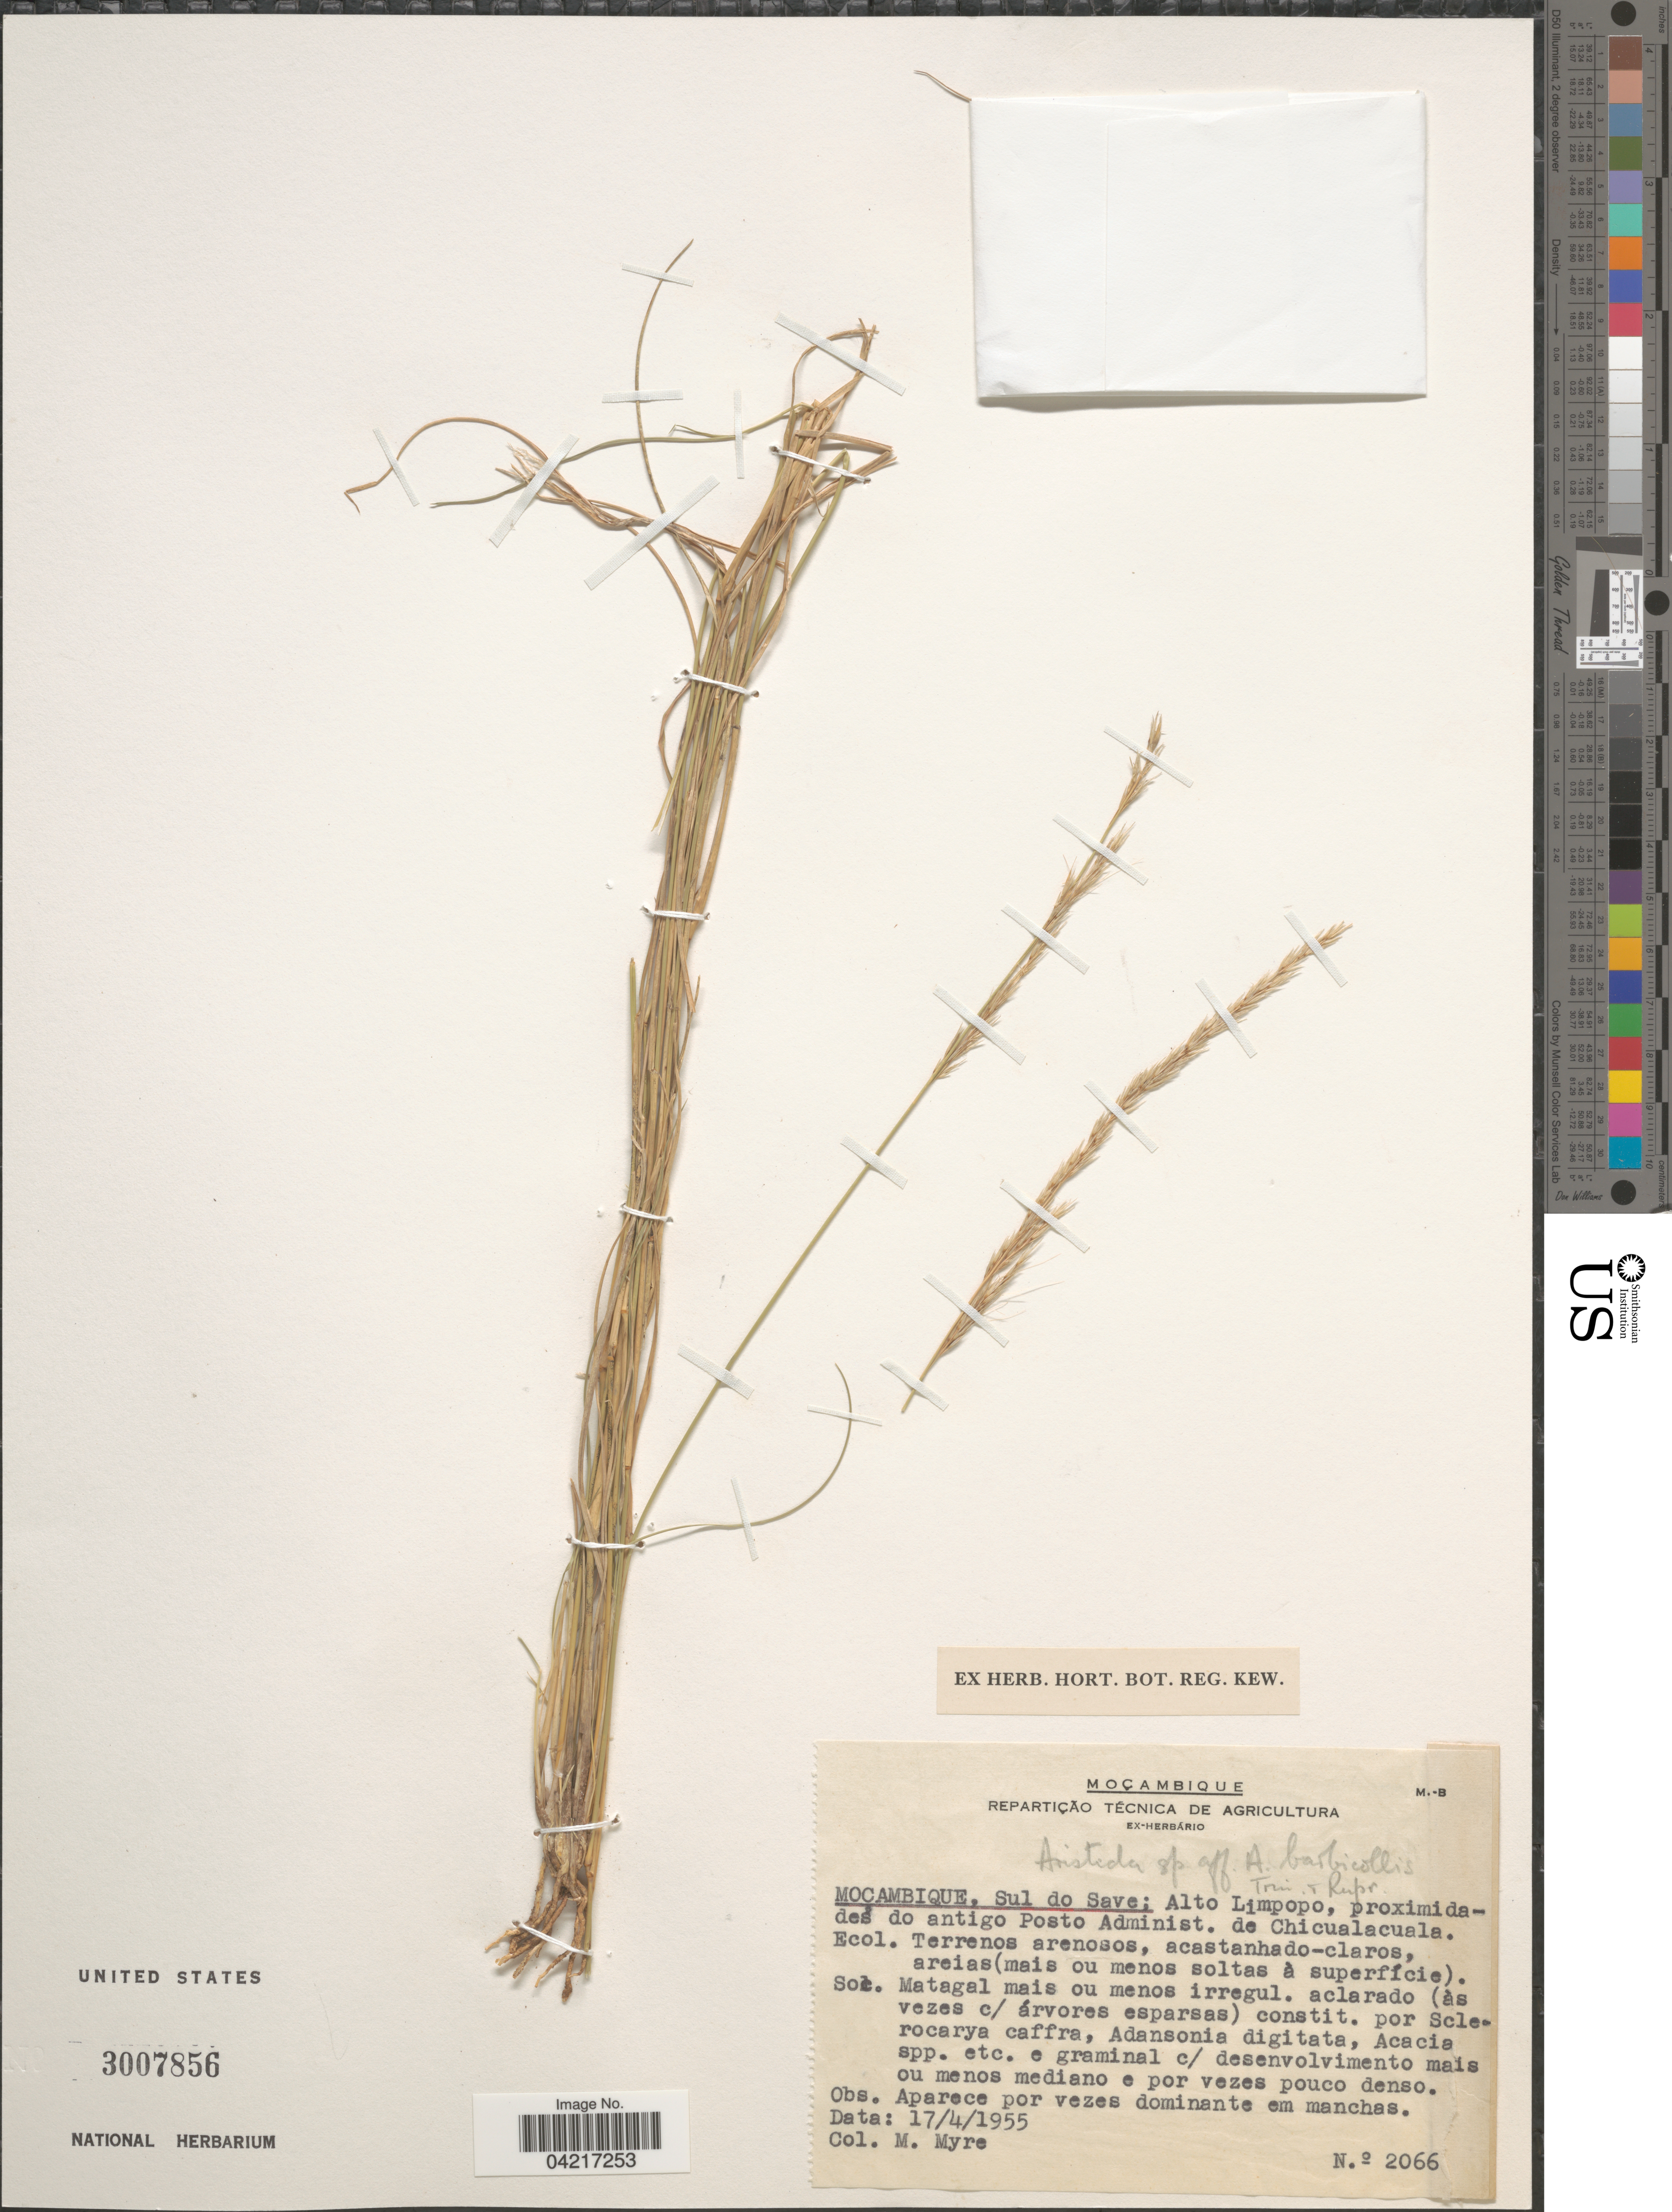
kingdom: Plantae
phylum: Tracheophyta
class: Liliopsida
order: Poales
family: Poaceae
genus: Aristida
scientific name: Aristida barbicollis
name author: Trin. & Rupr.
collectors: Myre, M.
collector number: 2066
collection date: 1955-04-17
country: Mozambique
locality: Mocambique, Sul do Save; Alto Limpopo, proximidades do antigo Posto Administ. de Chicualacuala.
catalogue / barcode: US 3007856